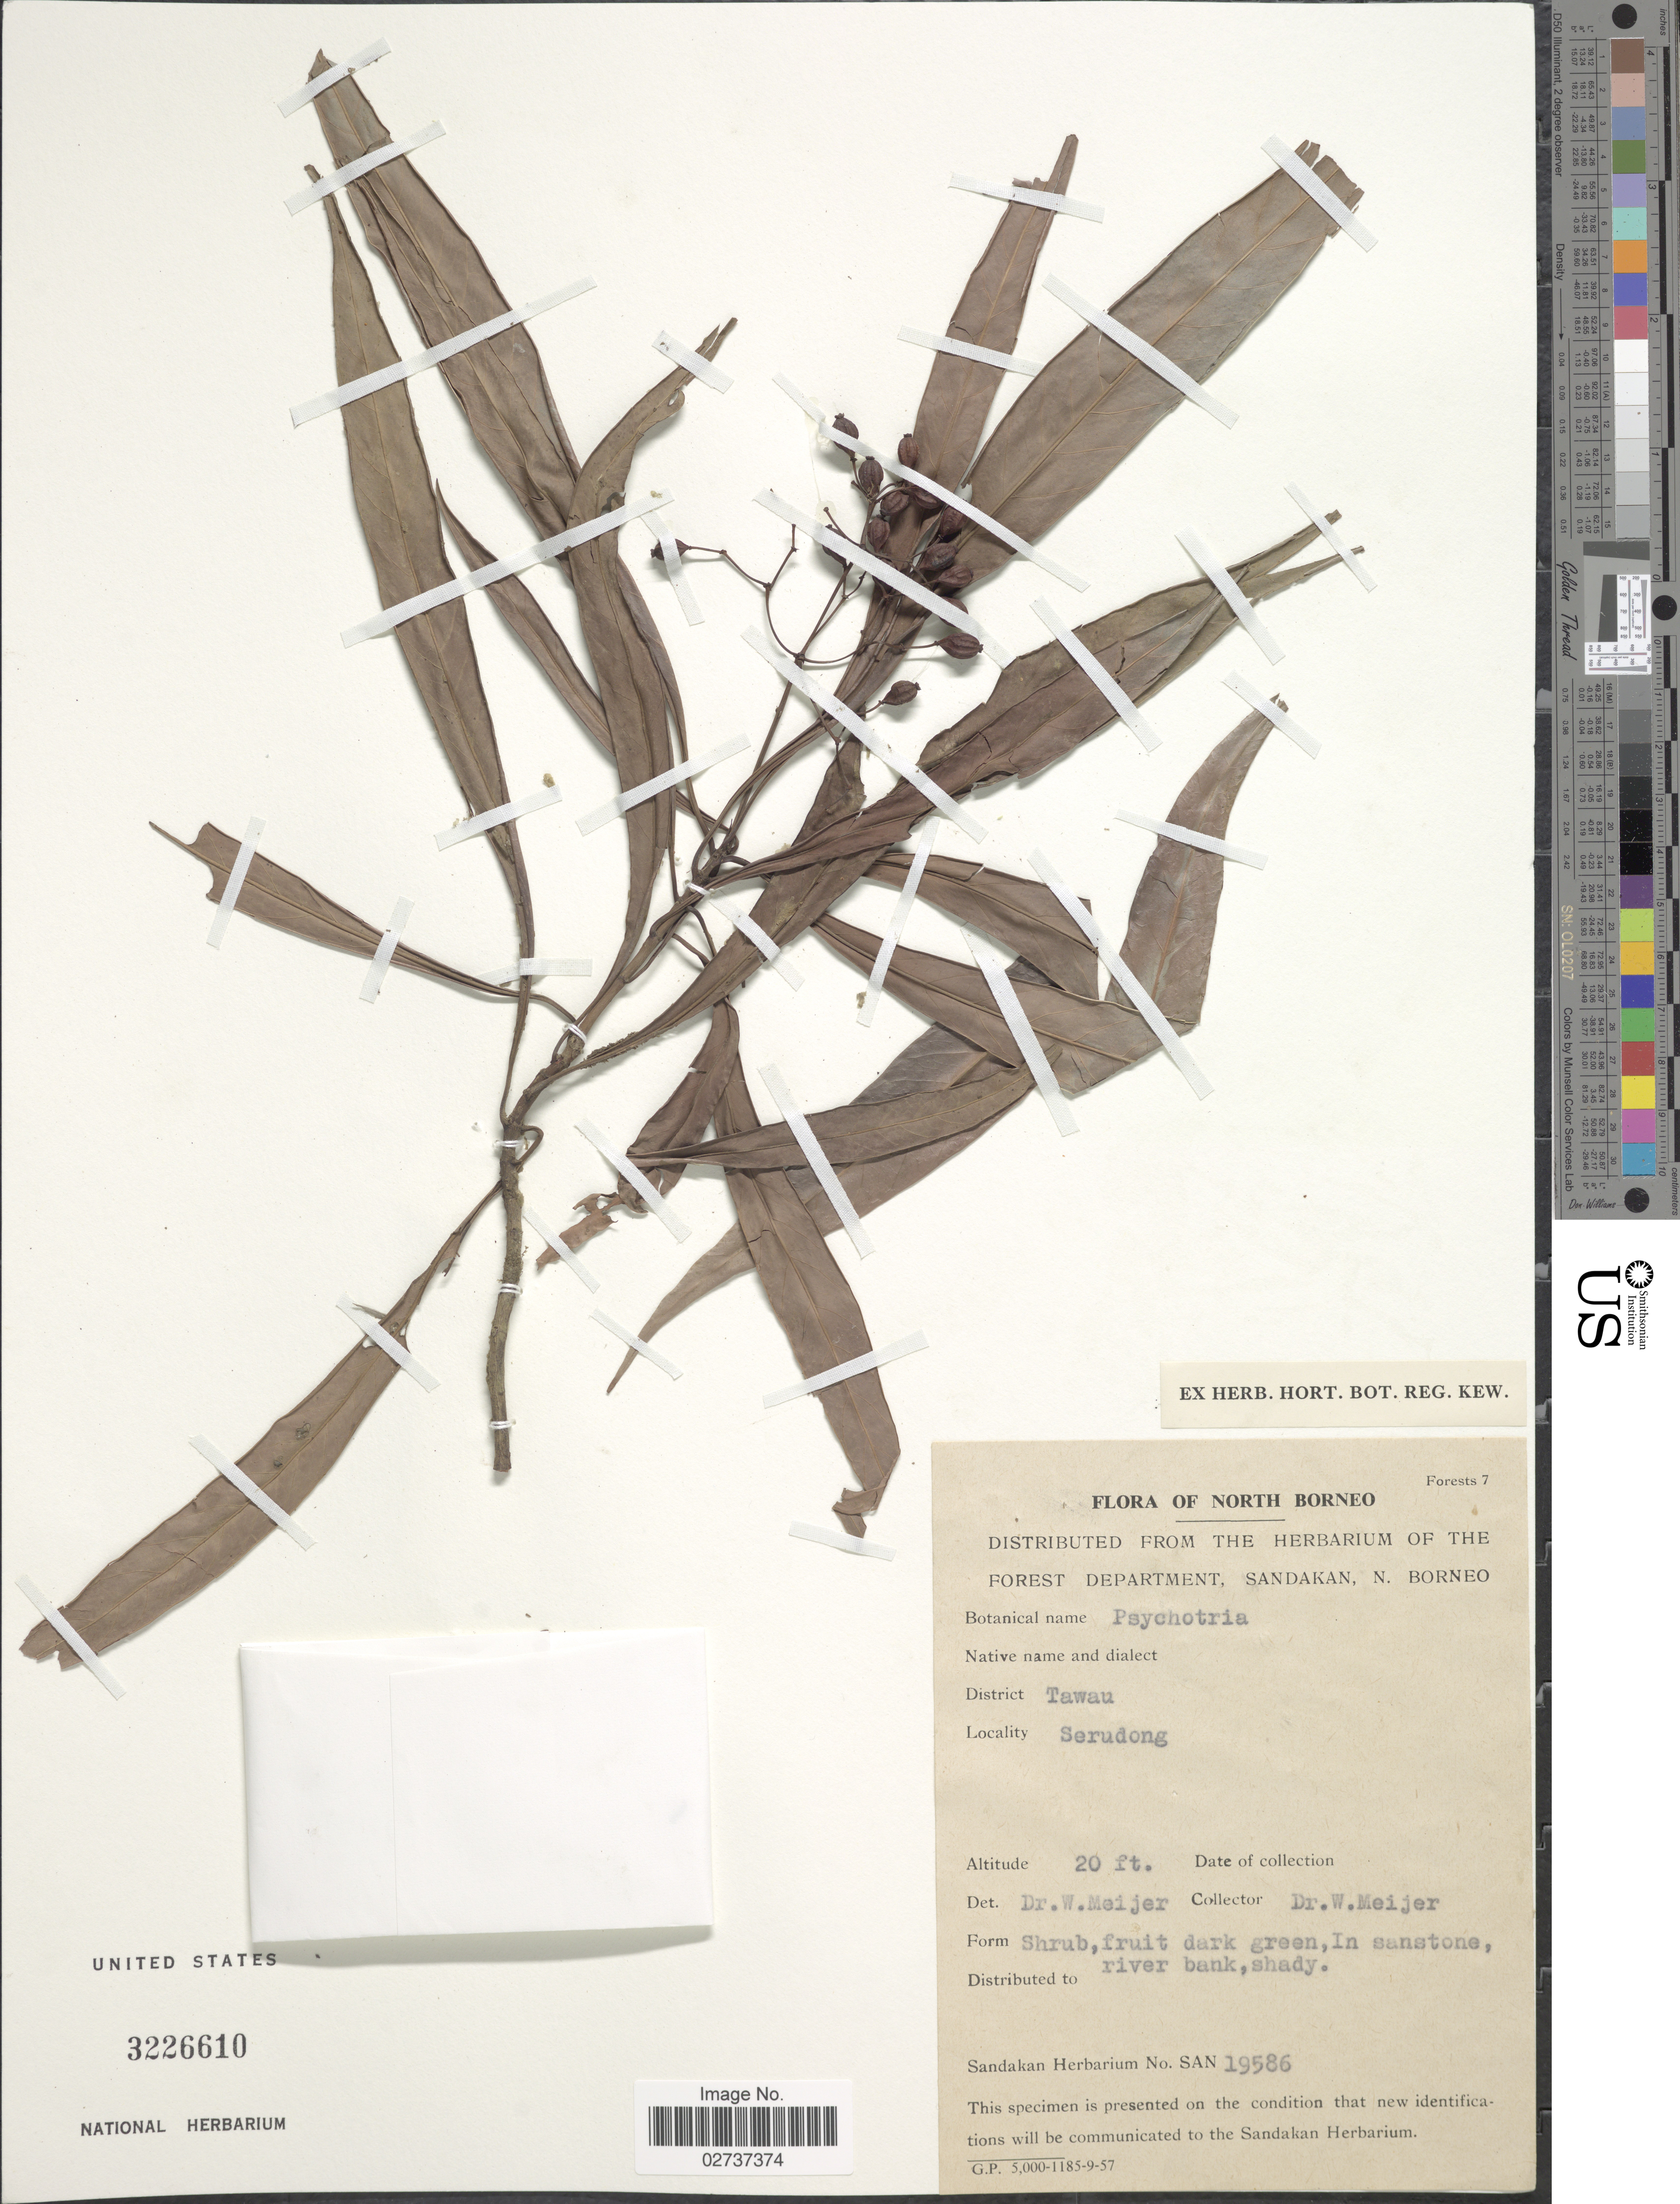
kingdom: Plantae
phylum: Tracheophyta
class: Magnoliopsida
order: Gentianales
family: Rubiaceae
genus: Psychotria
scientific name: Psychotria sp.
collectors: W. Meijer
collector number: SAN 19586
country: Malaysia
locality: North Borneo. District Tawau, Serudong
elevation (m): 6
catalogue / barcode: US 3226610